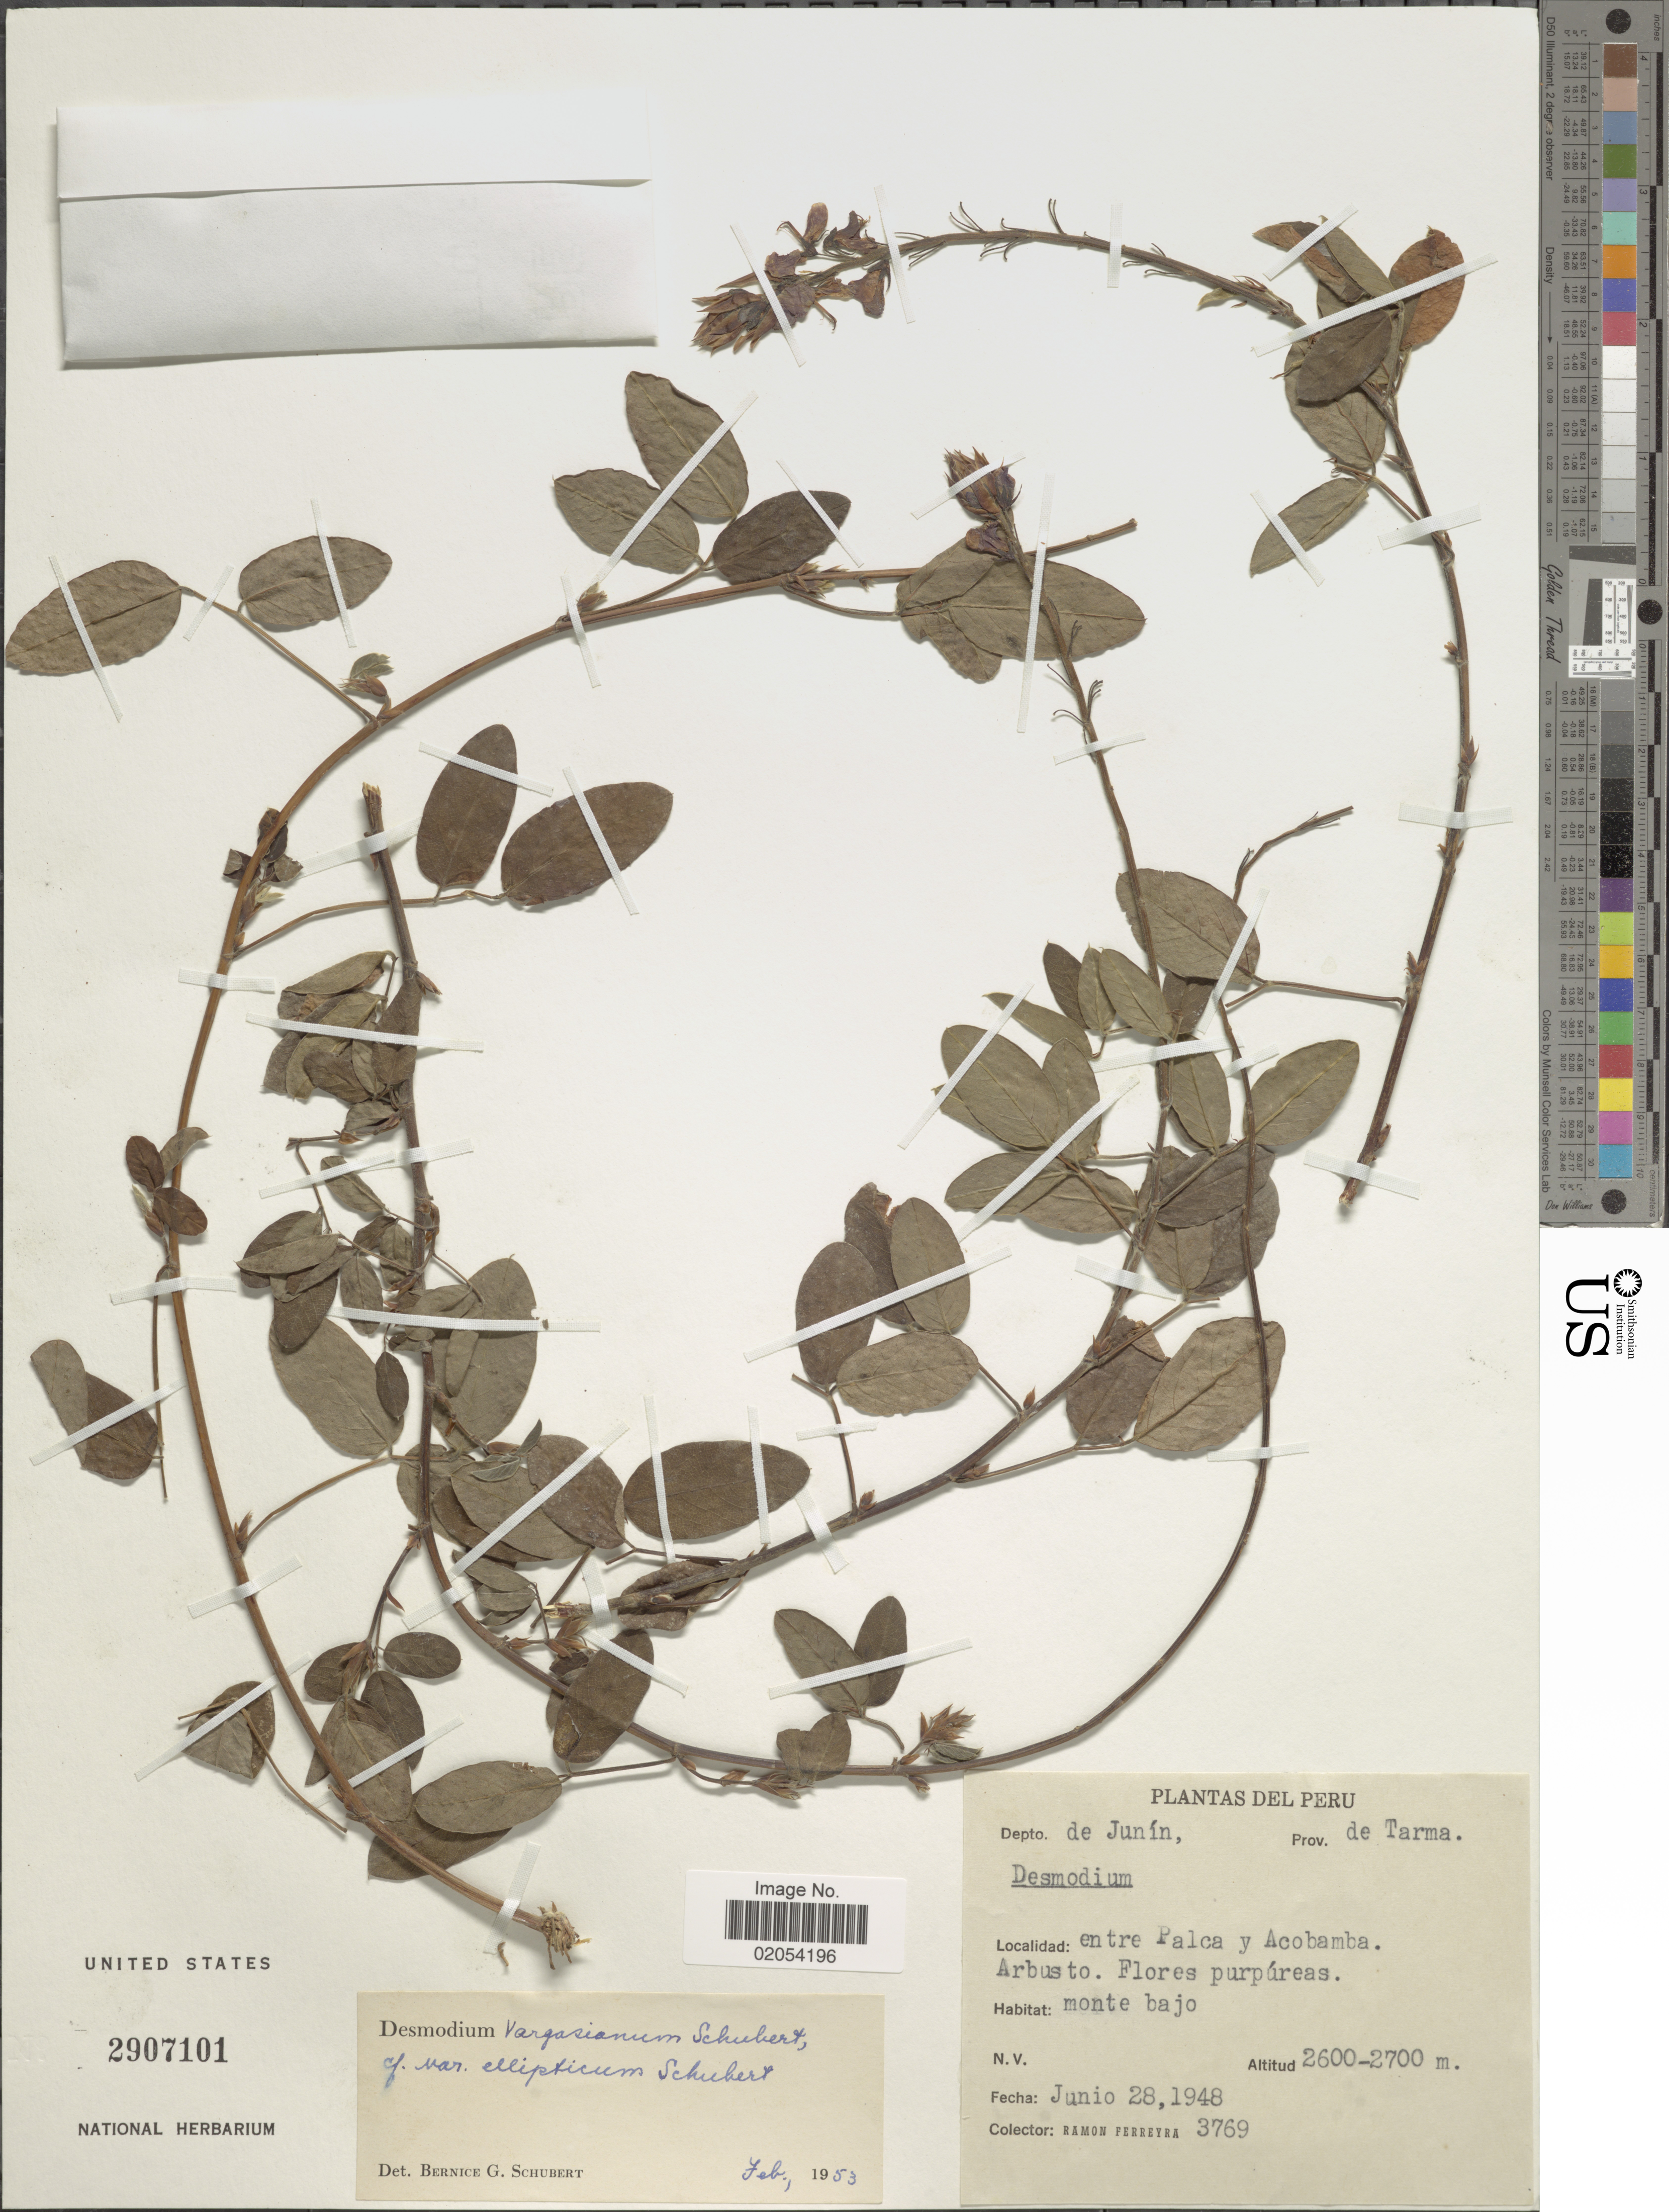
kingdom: Plantae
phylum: Tracheophyta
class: Magnoliopsida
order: Fabales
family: Fabaceae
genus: Desmodium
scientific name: Desmodium vargasianum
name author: B.G. Schub.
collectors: R. A. Ferreyra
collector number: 3769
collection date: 1948-06-28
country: Peru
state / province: Junín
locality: Depto. de Junin, Prov. de Tarma, entre Palca y Acobamba,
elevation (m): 2600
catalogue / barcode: US 2907101